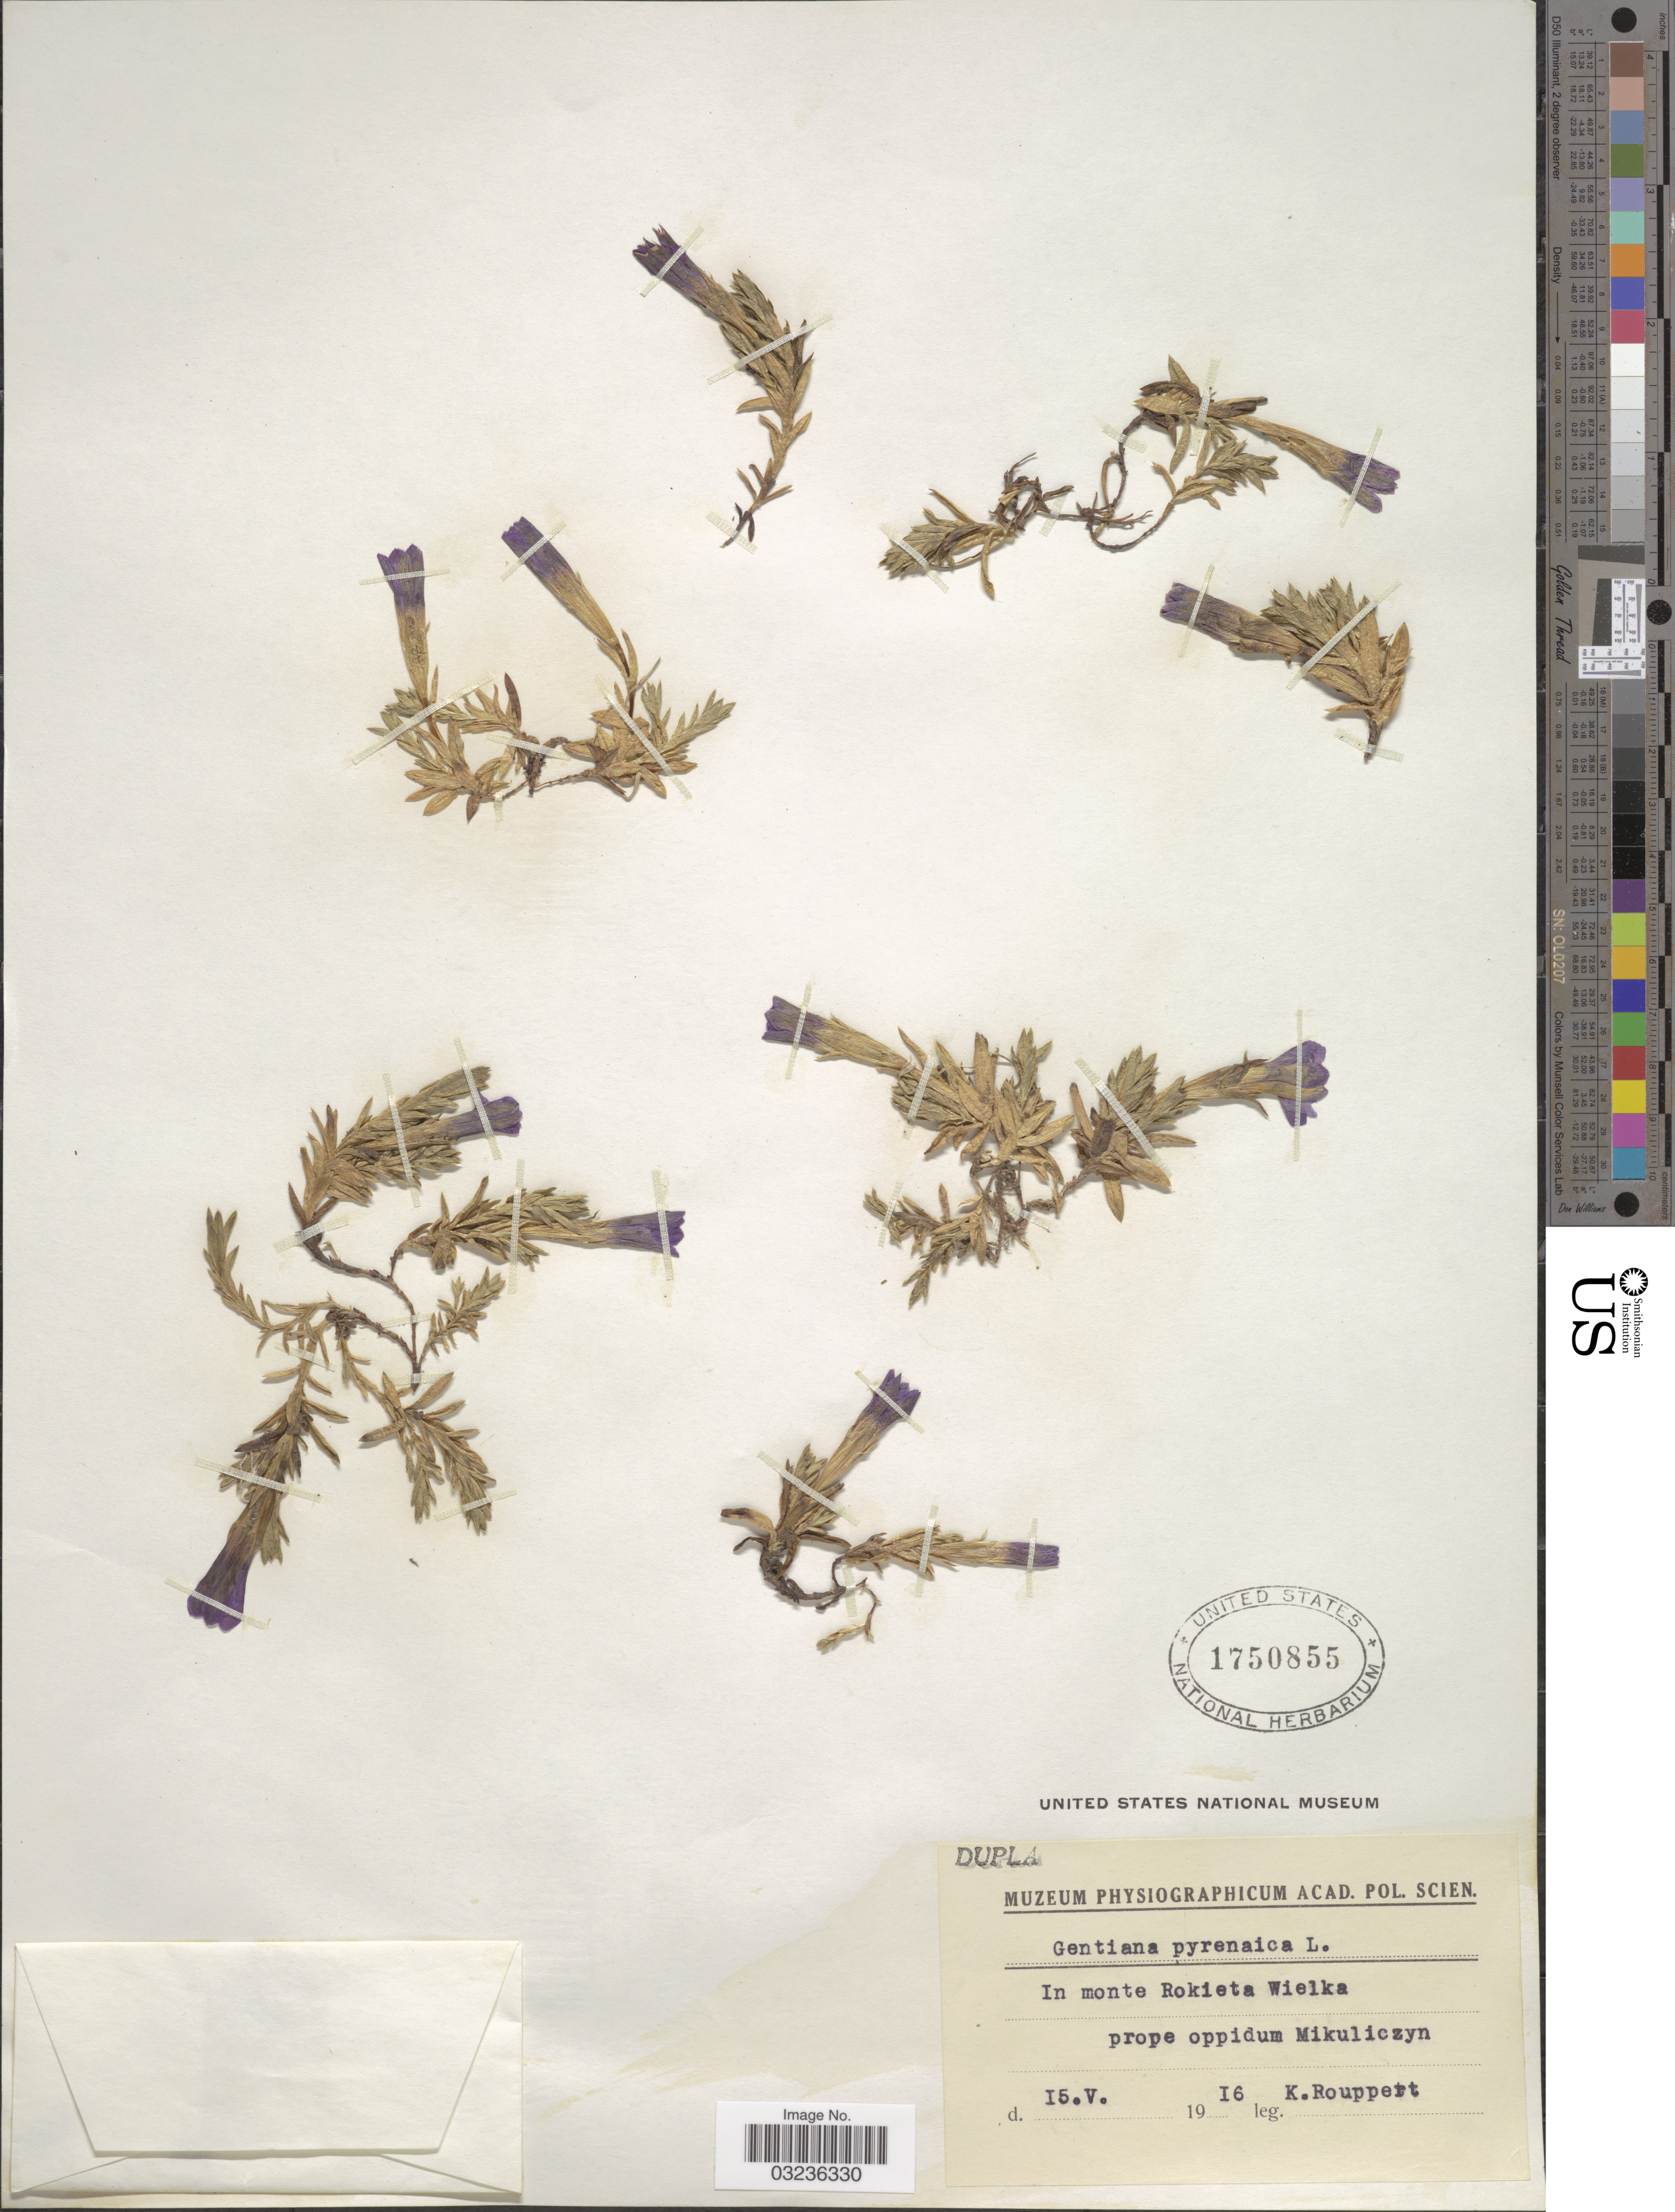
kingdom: Plantae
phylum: Tracheophyta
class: Magnoliopsida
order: Gentianales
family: Gentianaceae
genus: Gentiana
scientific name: Gentiana pyrenaica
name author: L.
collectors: K. Rouppert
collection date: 1916-05-15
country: Ukraine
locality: In monte Rokieta Wielka prope oppidum Mikuliczyn.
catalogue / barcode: US 1750855